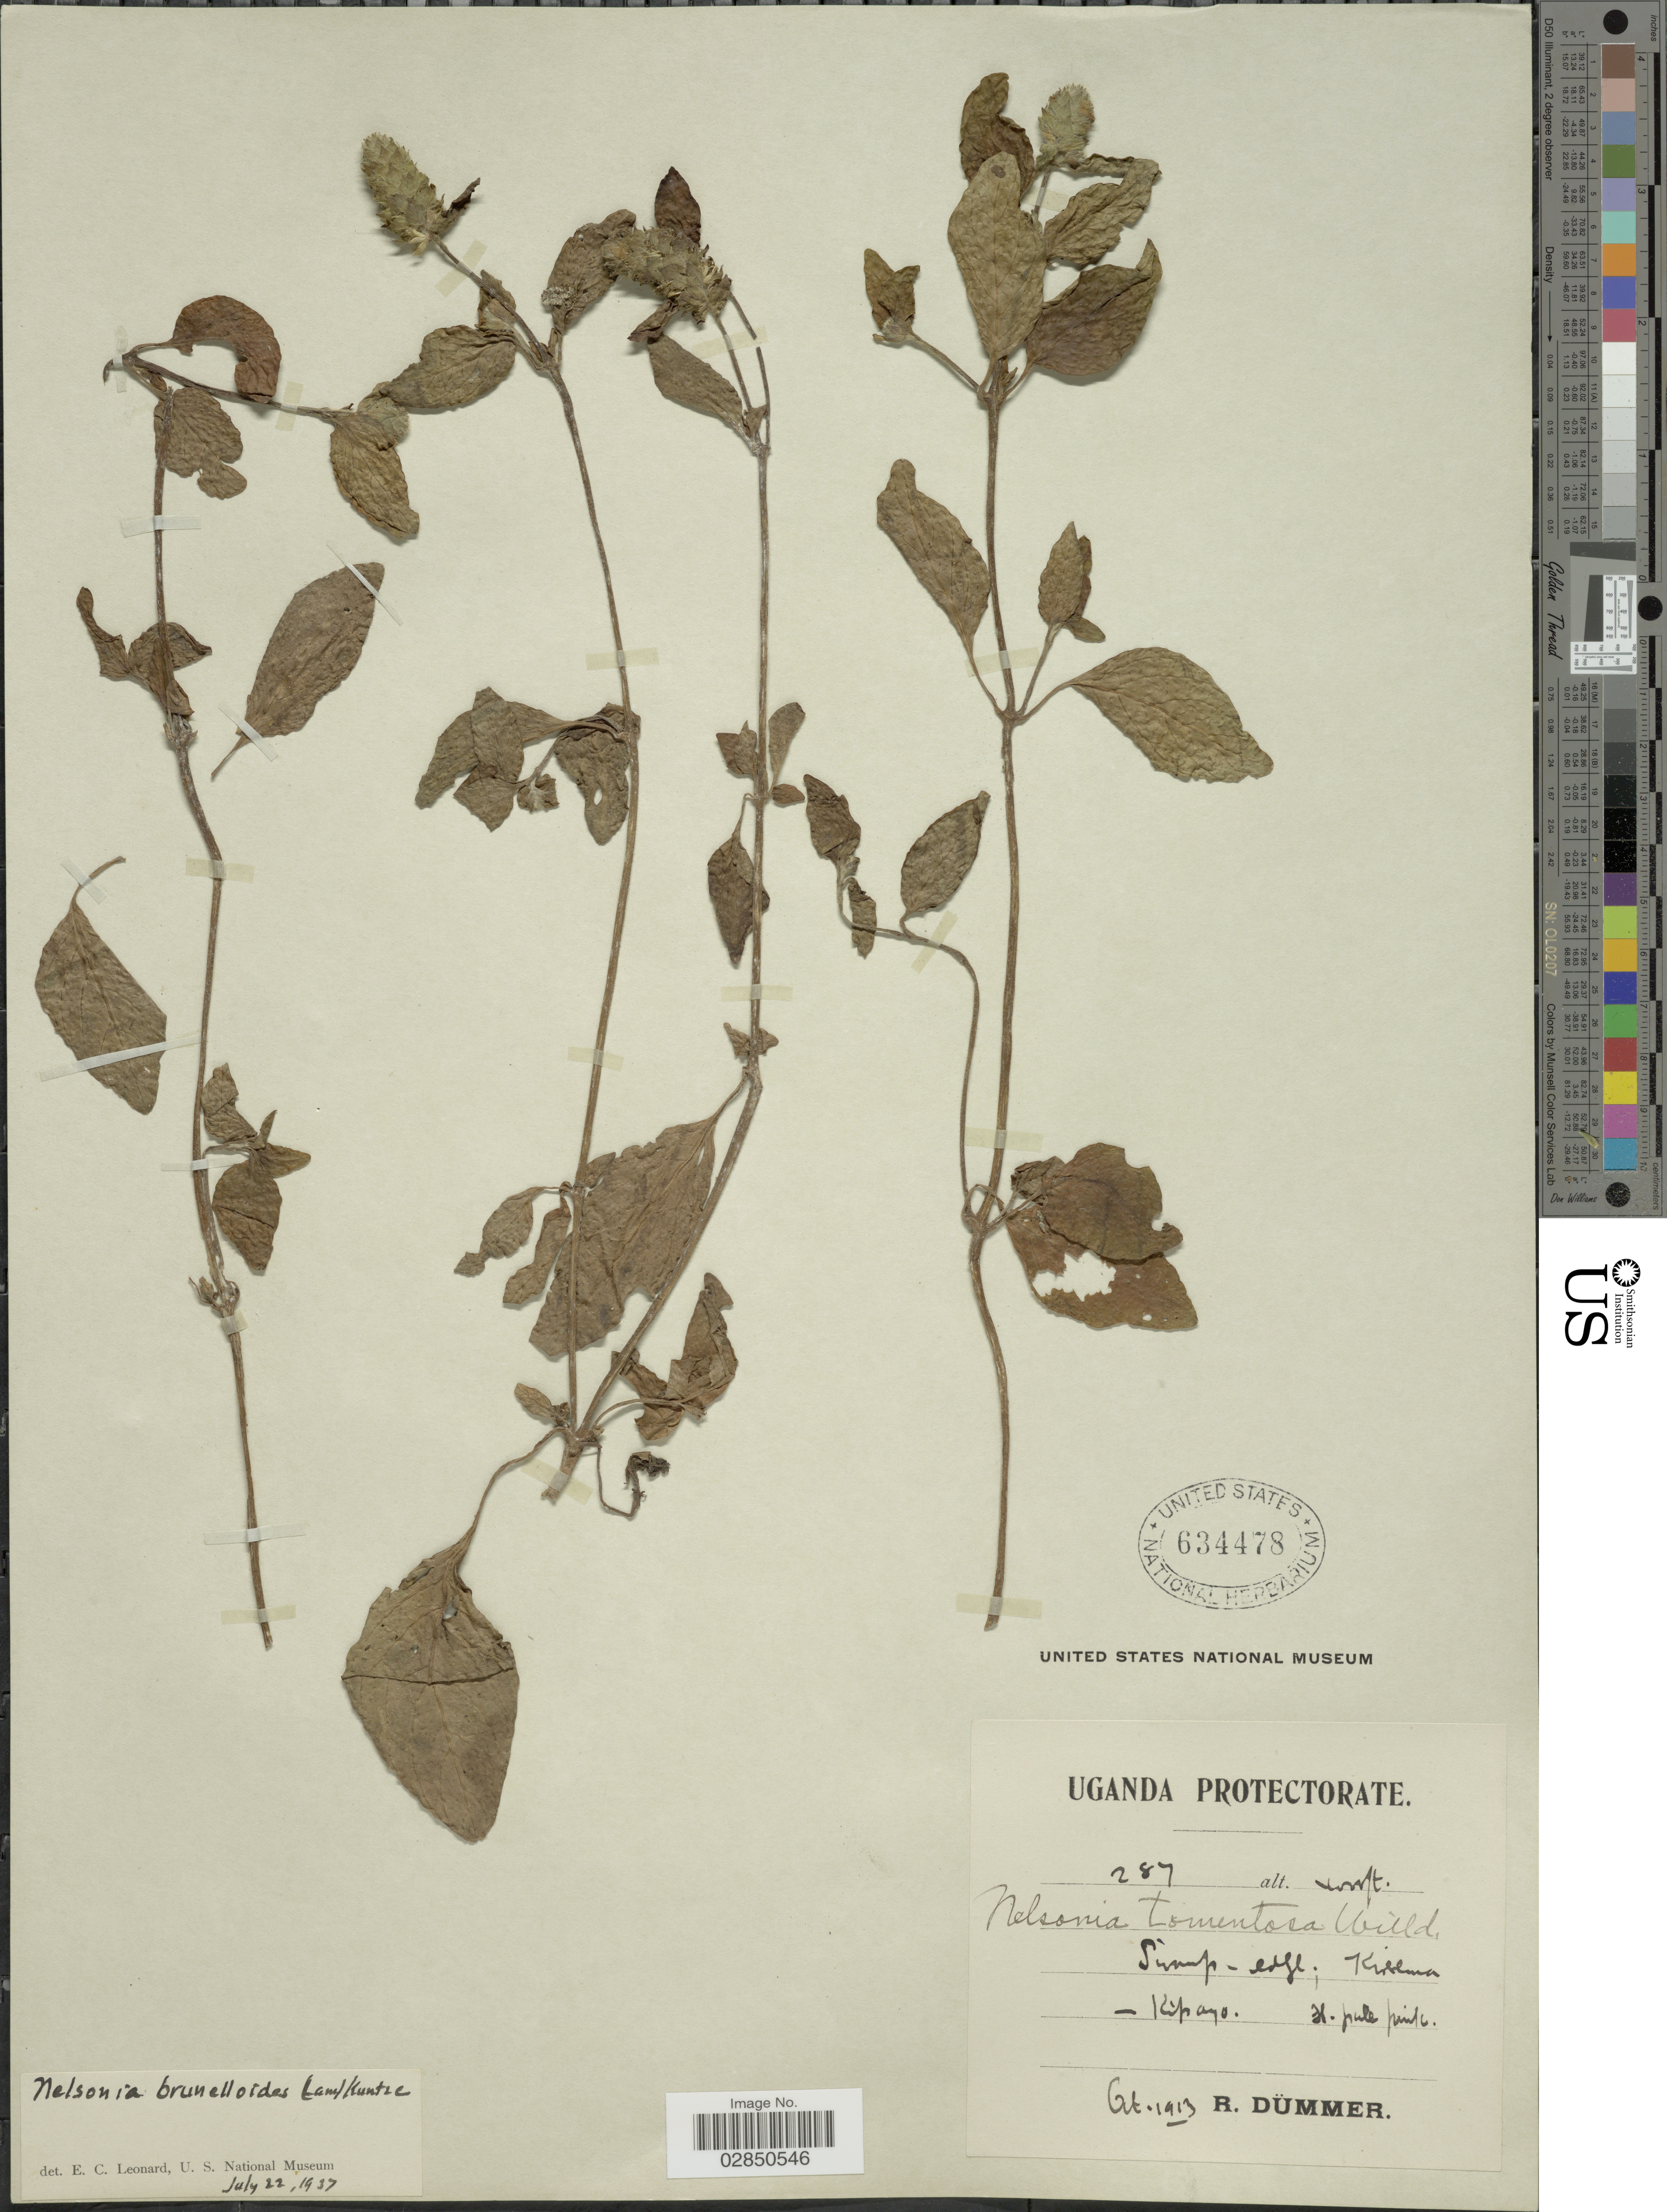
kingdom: Plantae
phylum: Tracheophyta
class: Magnoliopsida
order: Lamiales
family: Acanthaceae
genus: Nelsonia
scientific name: Nelsonia canescens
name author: (Lam.) Spreng.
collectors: R. A. Dümmer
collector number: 287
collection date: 1913-10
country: Uganda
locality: Uganda Protectorate, Kisema, Kipayo.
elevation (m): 1219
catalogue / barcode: US 634478